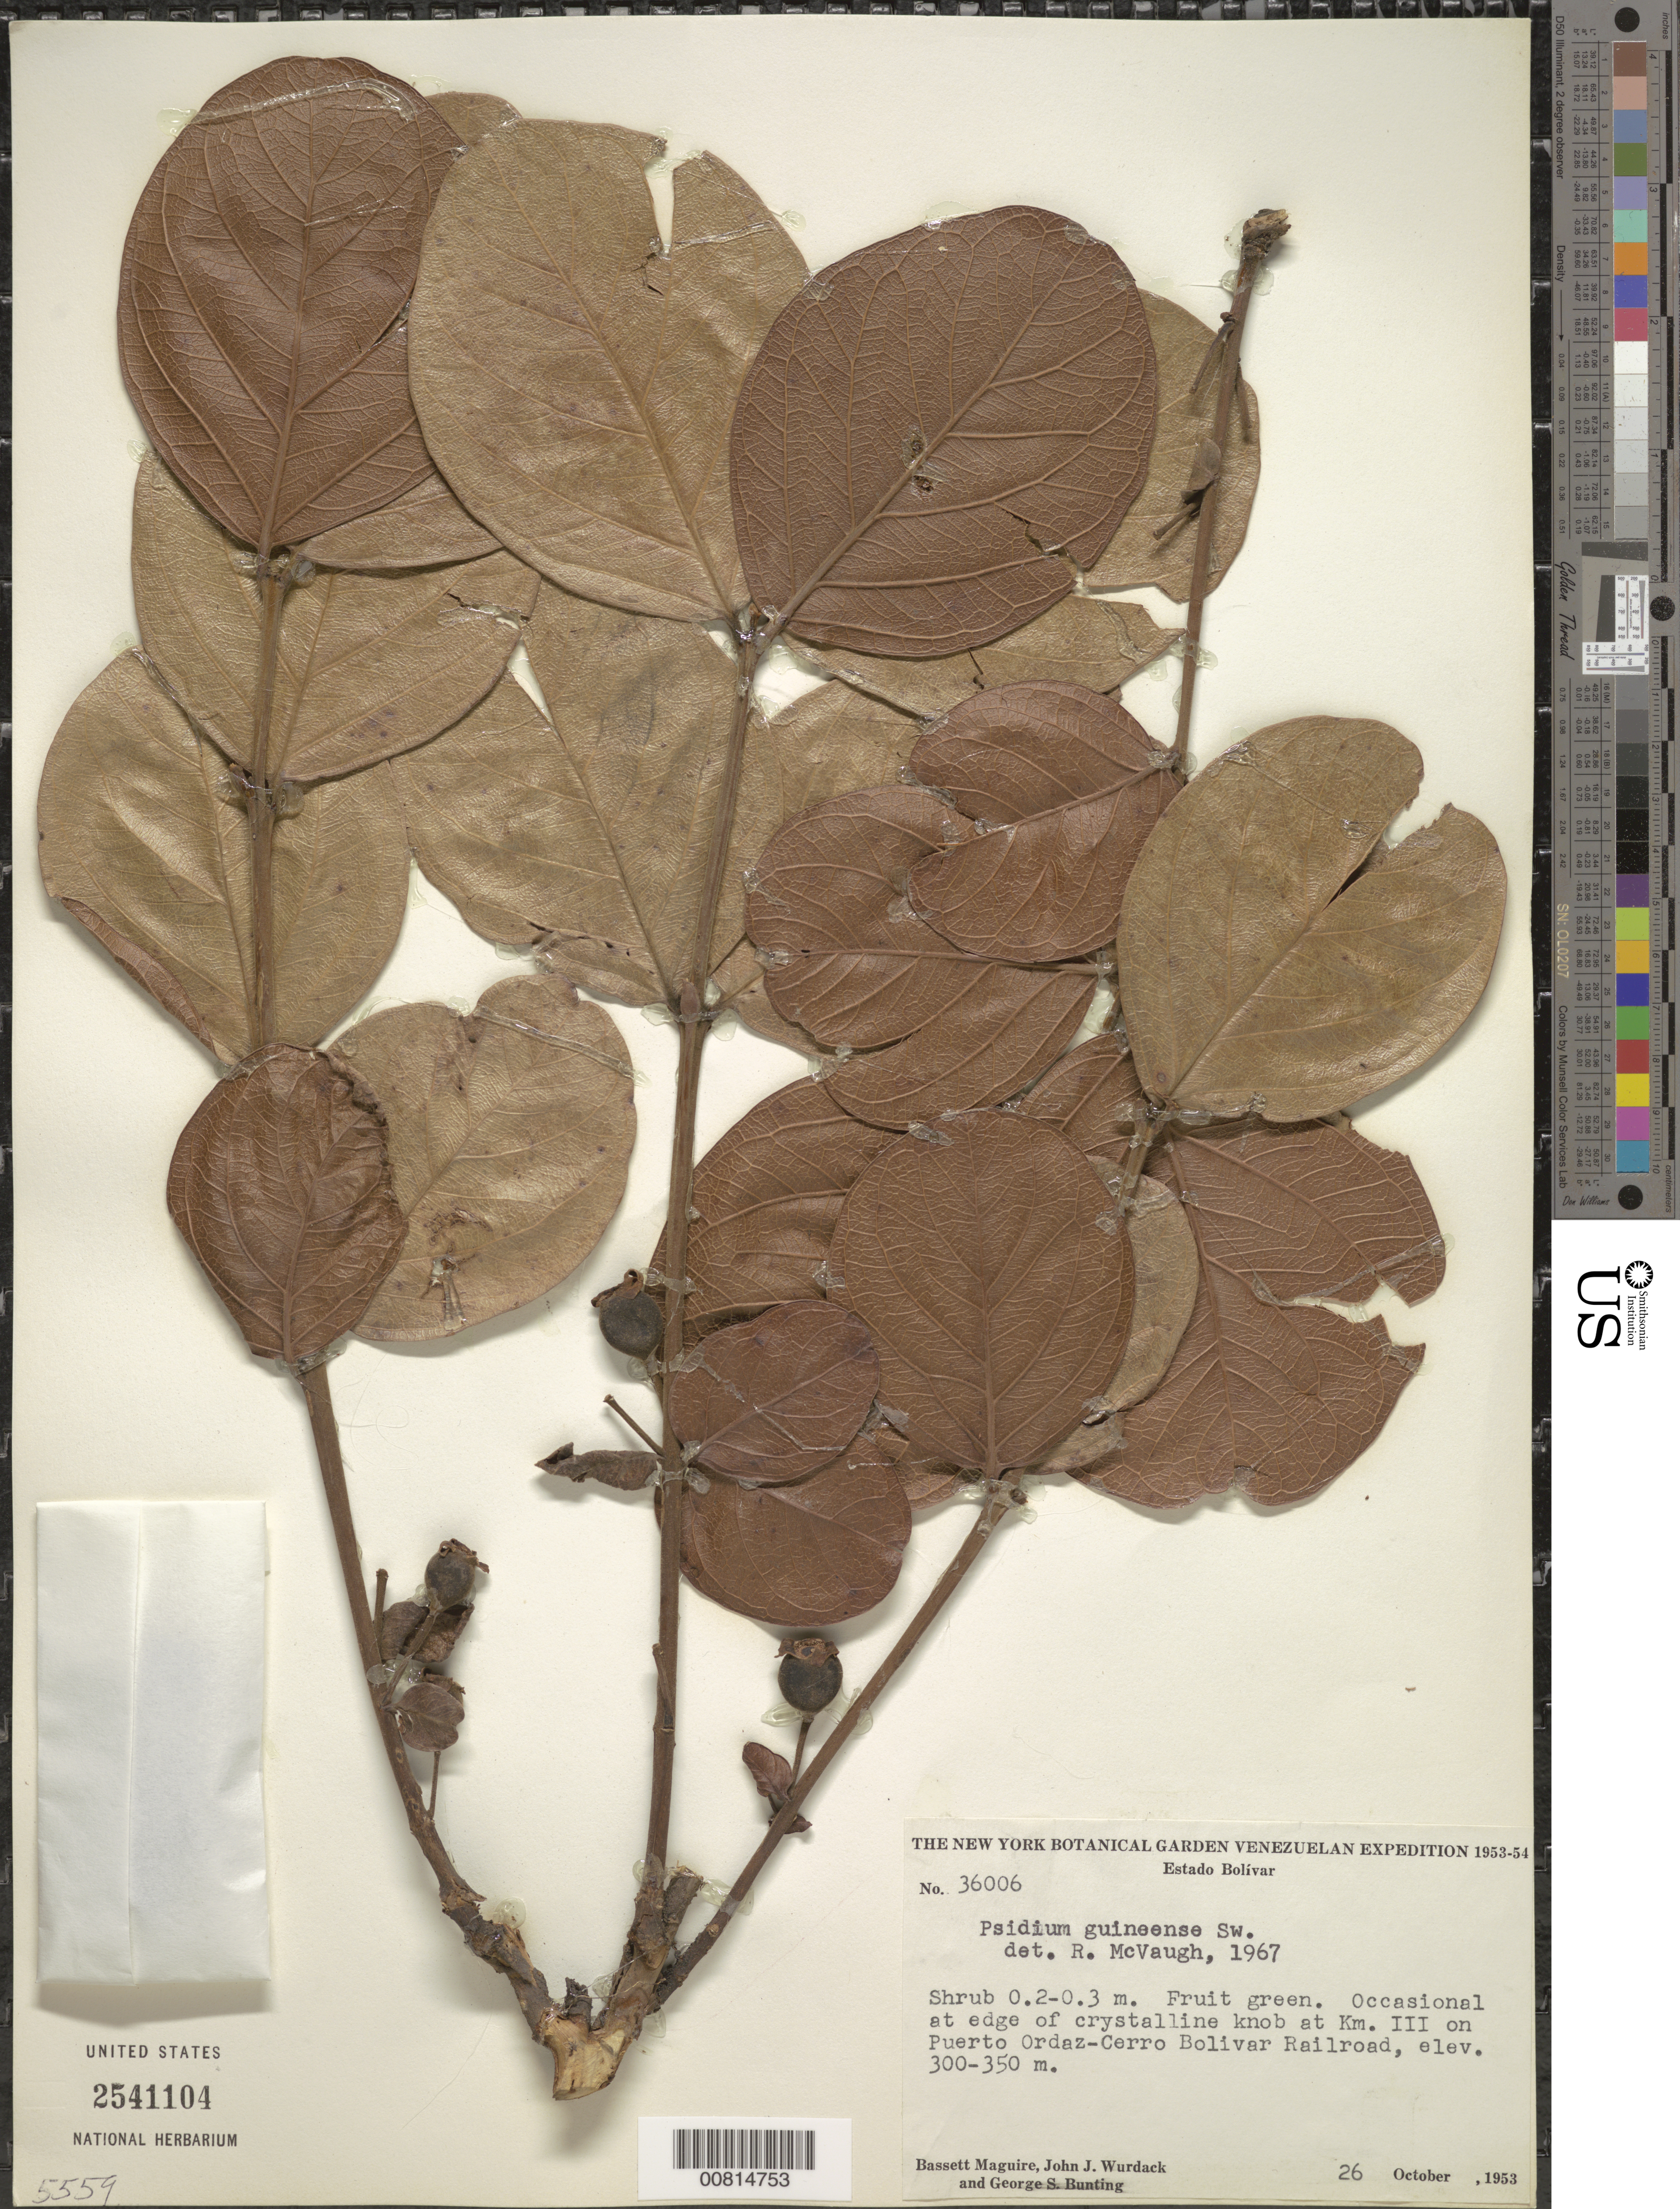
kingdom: Plantae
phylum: Tracheophyta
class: Magnoliopsida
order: Myrtales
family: Myrtaceae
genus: Psidium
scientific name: Psidium guineense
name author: Sw.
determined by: McVaugh, R.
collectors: B. Maguire, J. J. Wurdack & G. S. Bunting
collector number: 36006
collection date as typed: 26-Oct-53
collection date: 1953-10-26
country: Venezuela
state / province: Bolívar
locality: Cuidad Piar, Puerto Ordaz-Cerro Bolívar railroad, km 111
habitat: Edge of crystalline knob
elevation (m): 300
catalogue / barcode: US 2541104